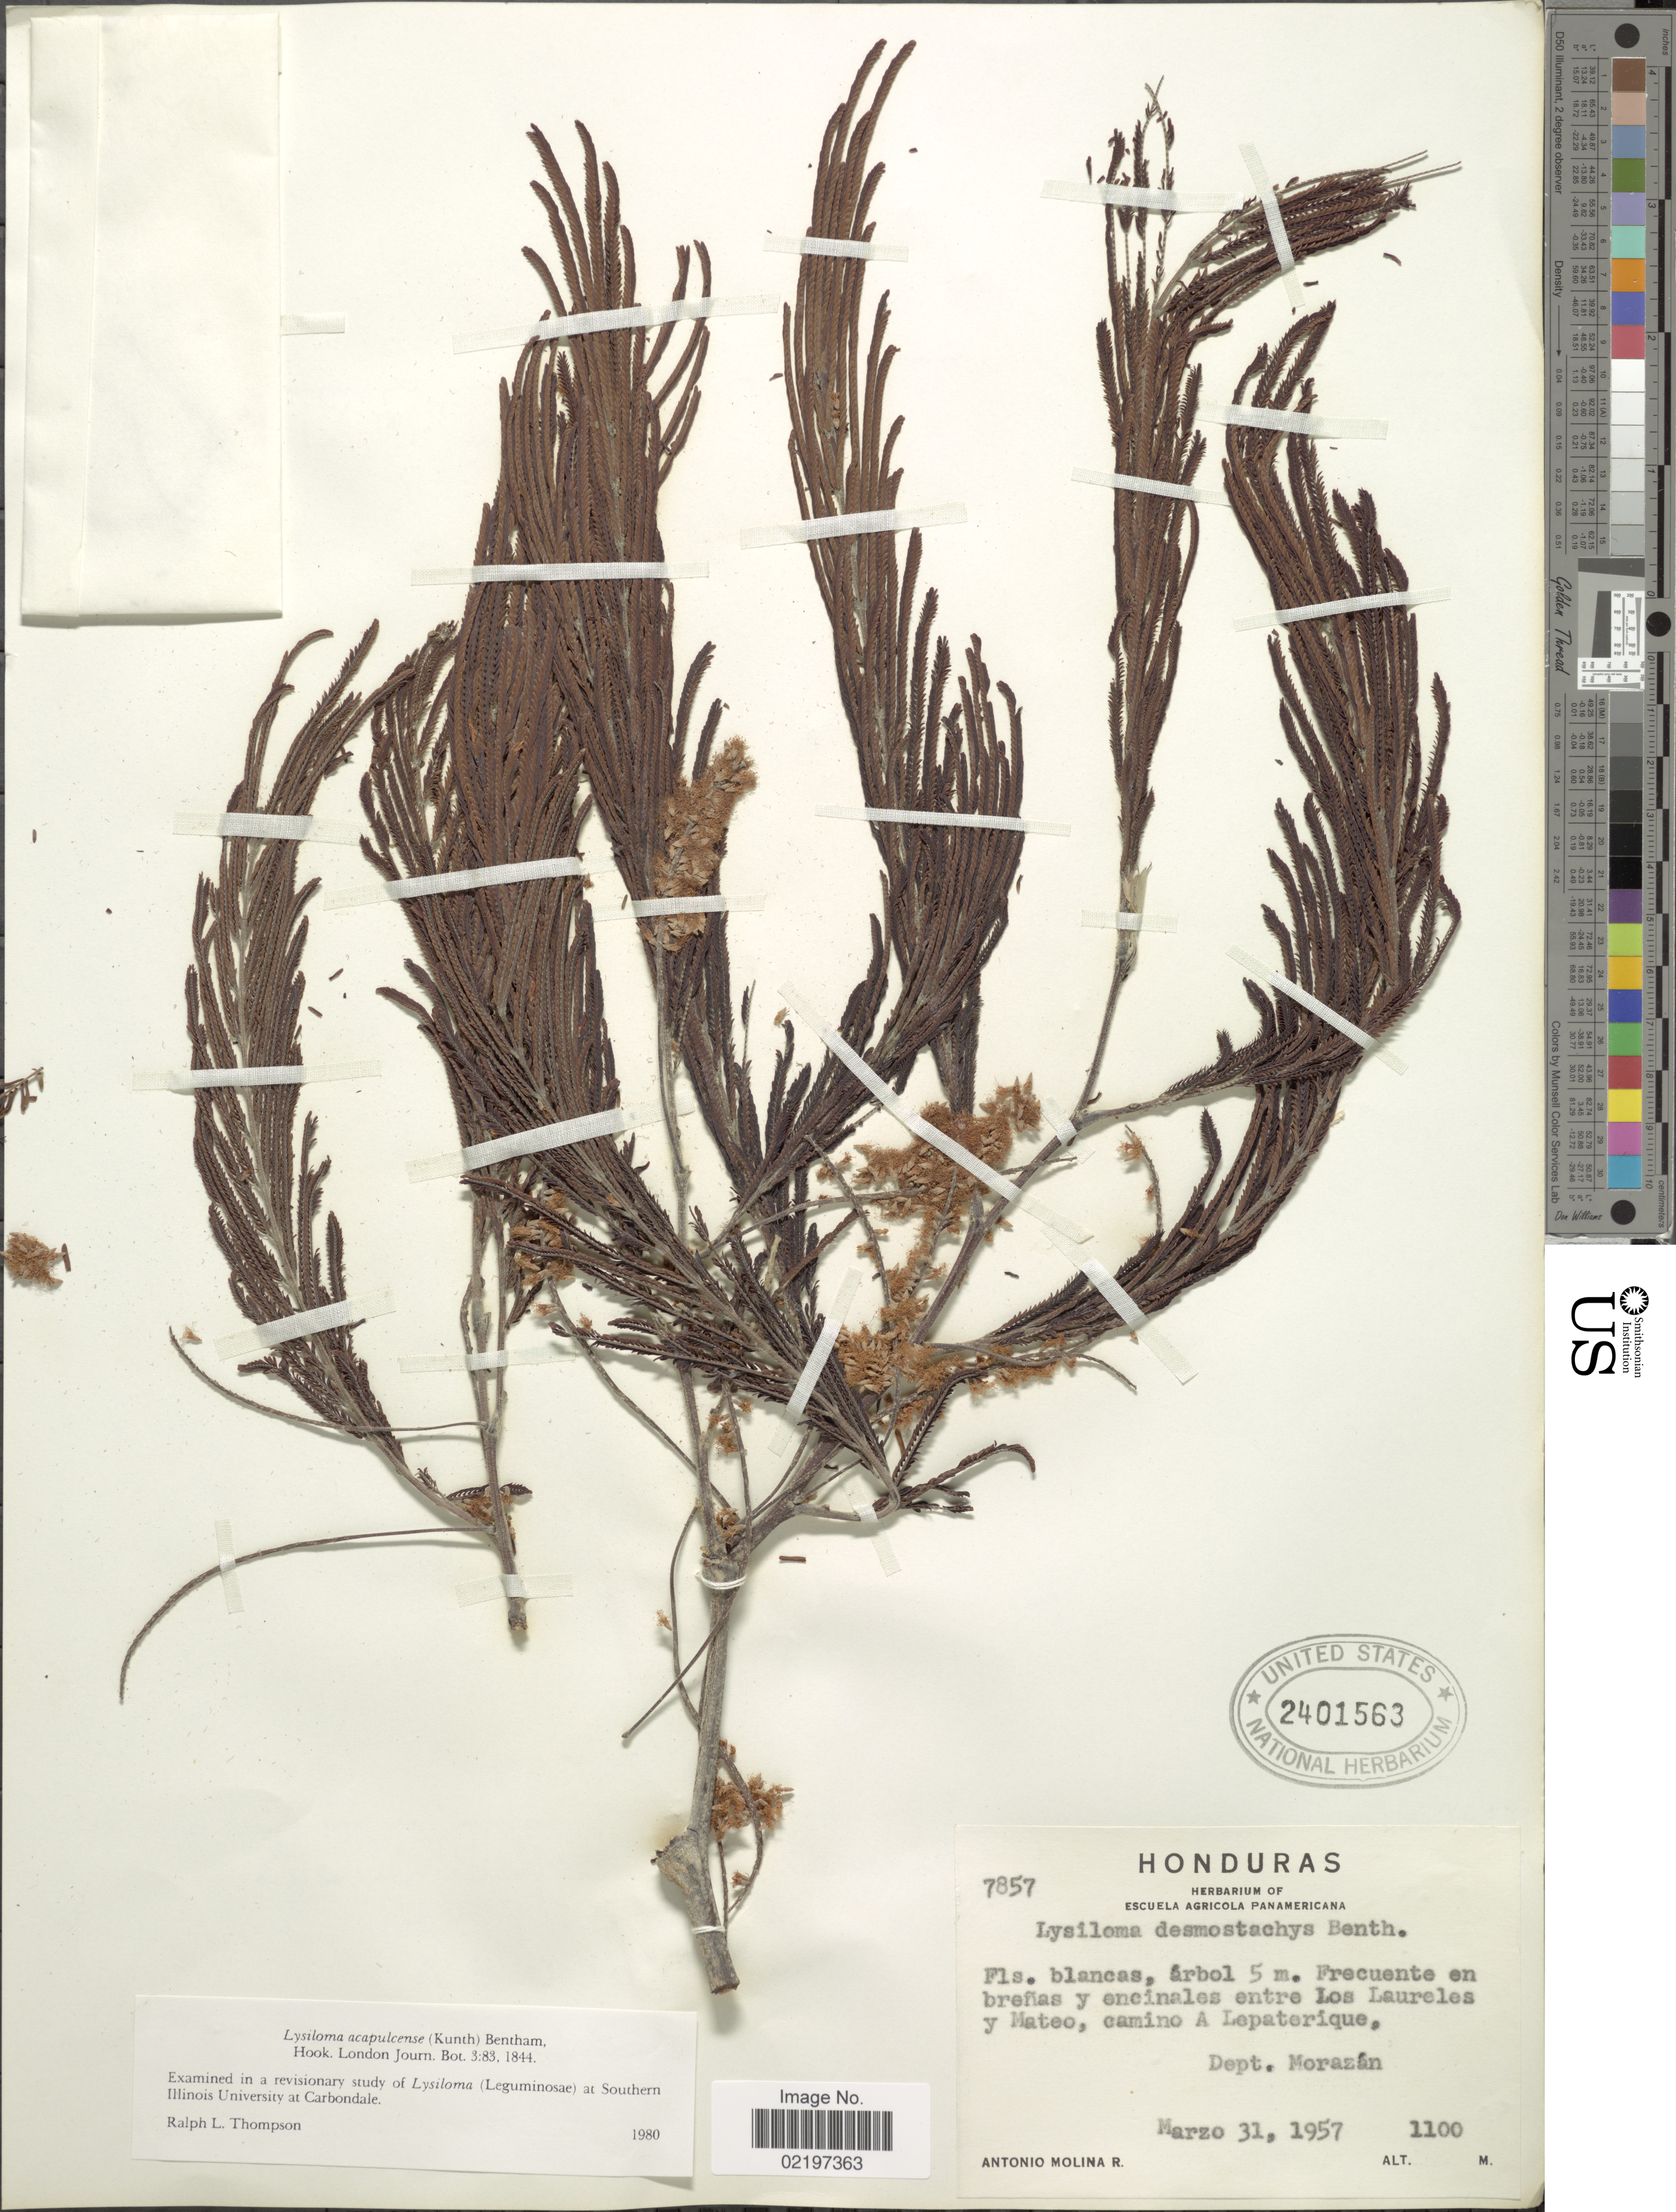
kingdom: Plantae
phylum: Tracheophyta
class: Magnoliopsida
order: Fabales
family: Fabaceae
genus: Lysiloma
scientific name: Lysiloma acapulcense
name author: (Kunth) Benth.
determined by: Thompson, R. L.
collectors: A. Molina R.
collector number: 7857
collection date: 1957-03-31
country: Honduras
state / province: Fco. Morazán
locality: Frecuente en breñas y encinales entre Los Laureles y Mateo, camino a Lepaterique, Dept. Morazan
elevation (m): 1100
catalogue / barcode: US 2401563